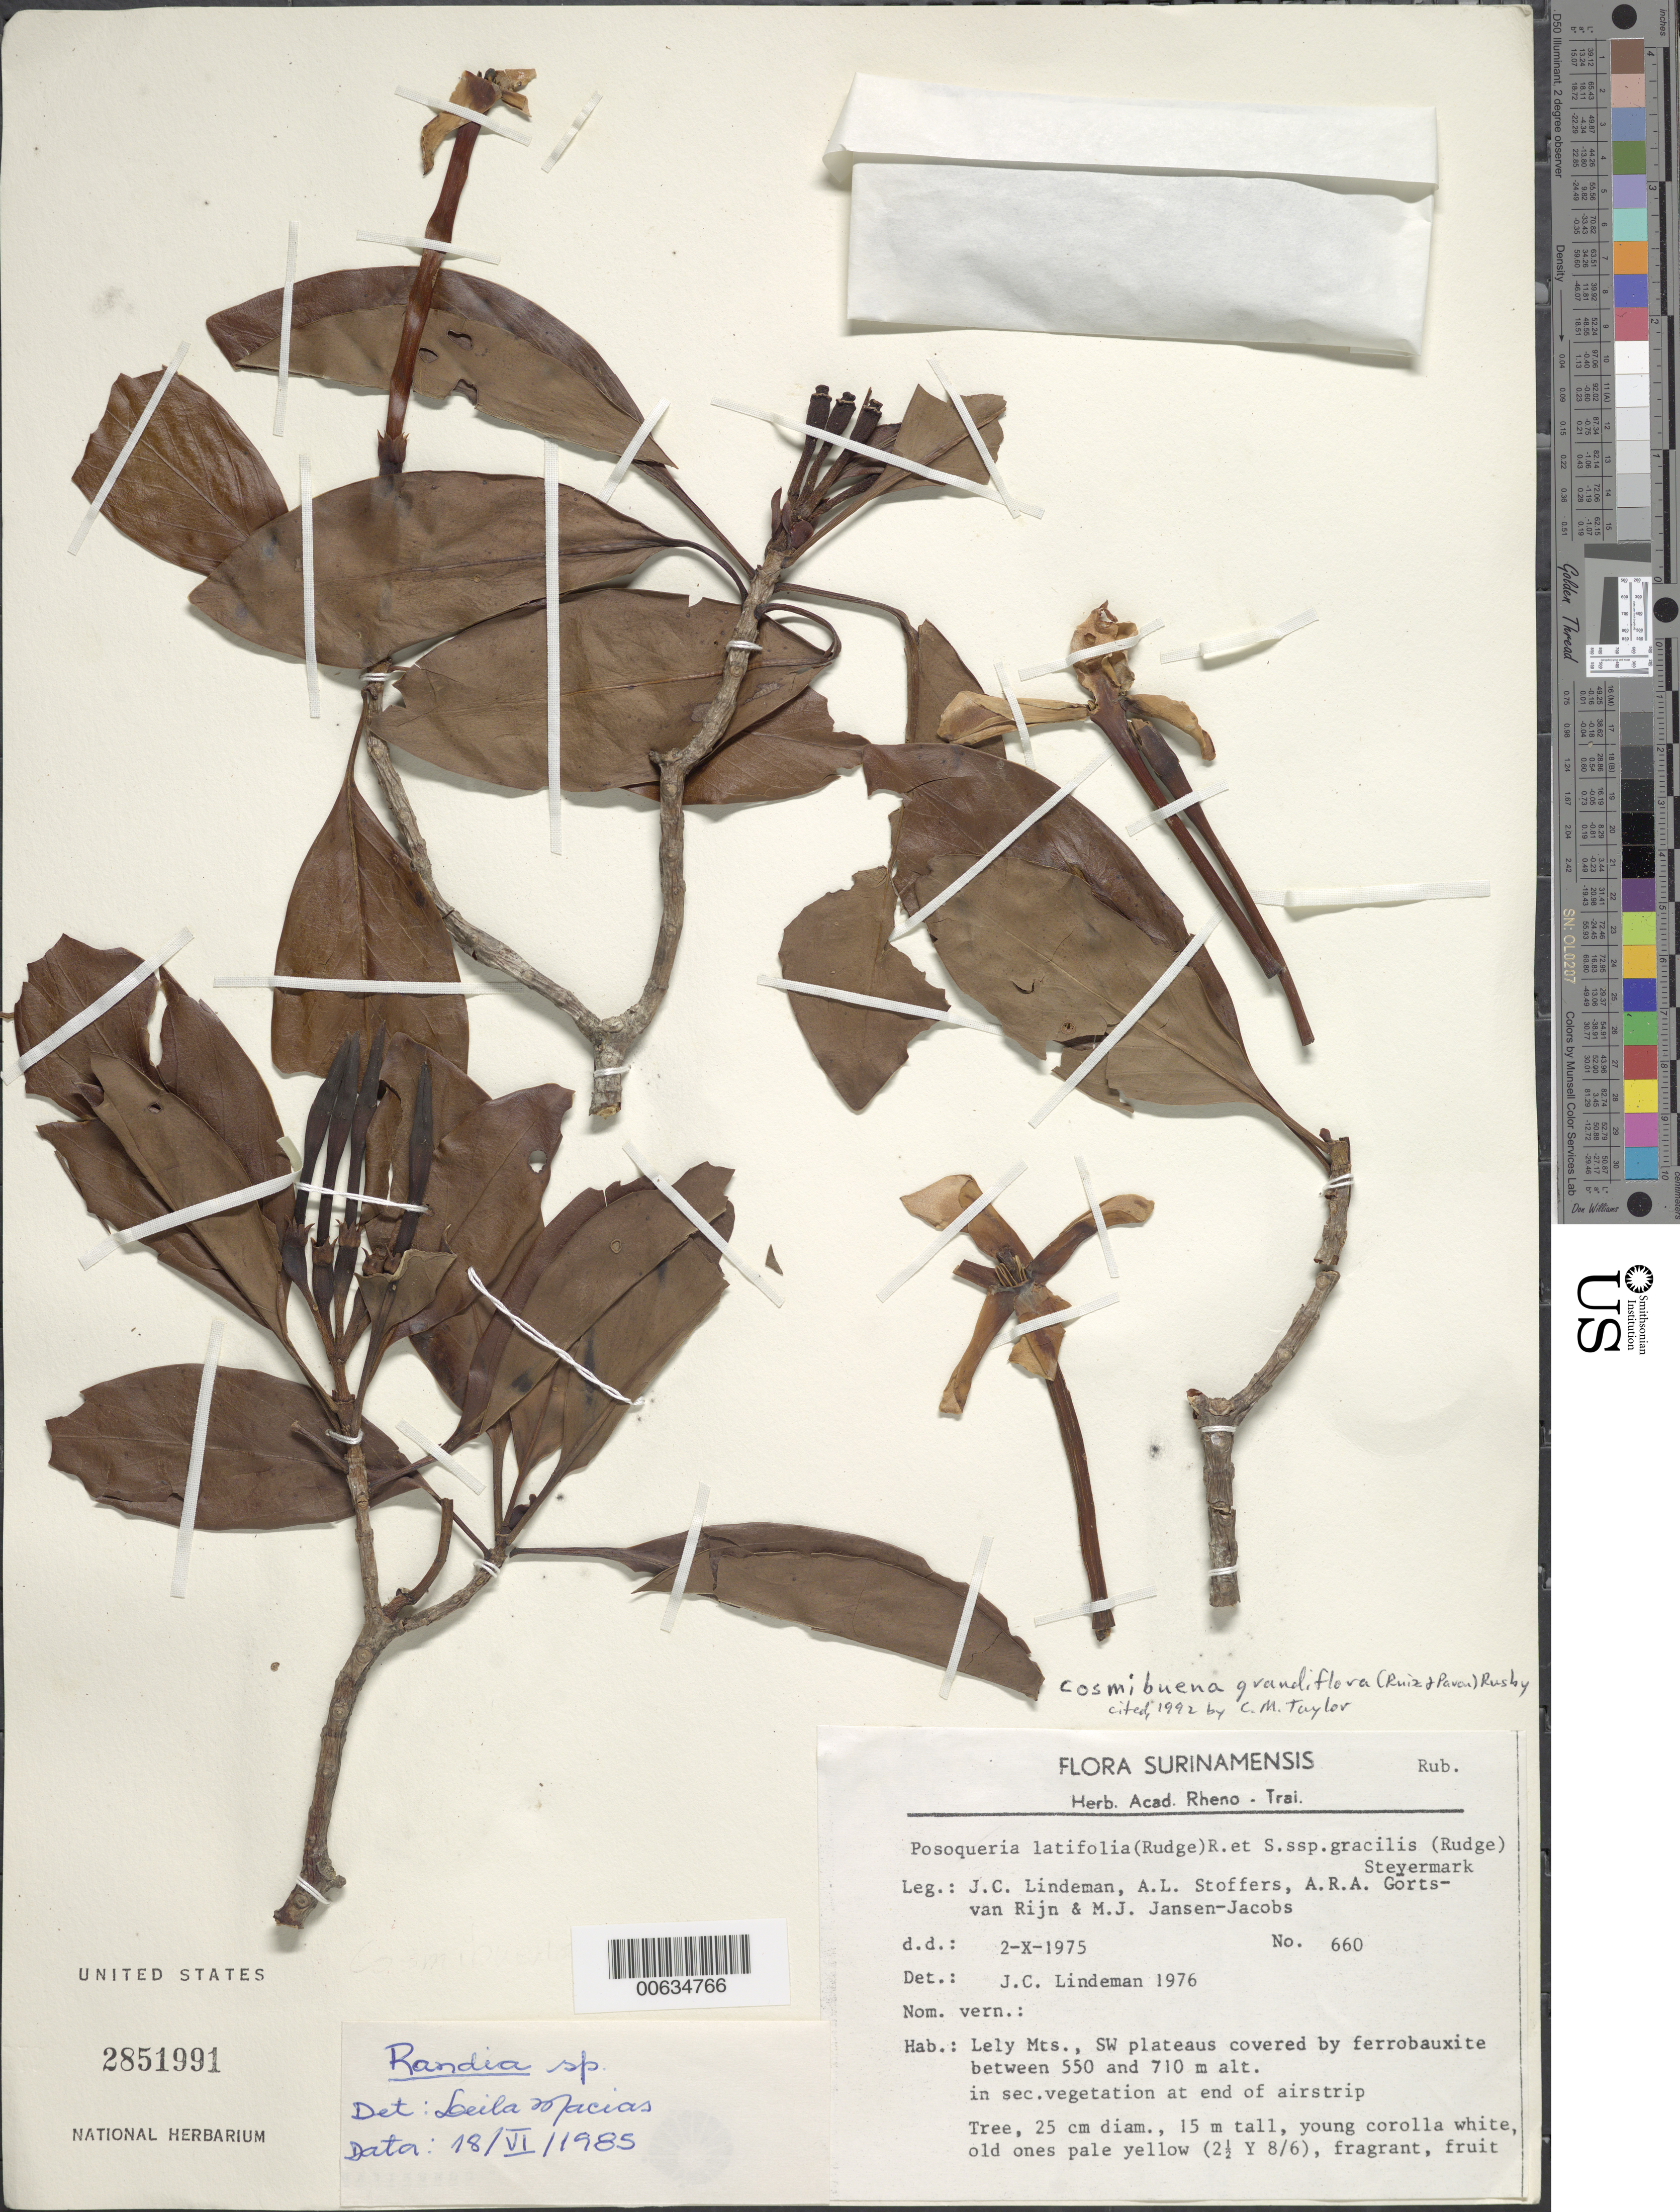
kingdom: Plantae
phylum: Tracheophyta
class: Magnoliopsida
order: Gentianales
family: Rubiaceae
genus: Cosmibuena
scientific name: Cosmibuena grandiflora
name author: (Rose & Pav.) Rusby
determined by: Taylor, Charlotte M.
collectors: J. C. Lindeman, A. Stoffers, A. .R. A. Görts-van Rijn & M. J. Jansen-Jacobs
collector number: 75 660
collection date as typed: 2-Oct-75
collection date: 1975-10-02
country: Suriname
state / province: Marowijne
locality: Lely Mts., SW plateaus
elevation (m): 550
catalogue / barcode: US 2851991